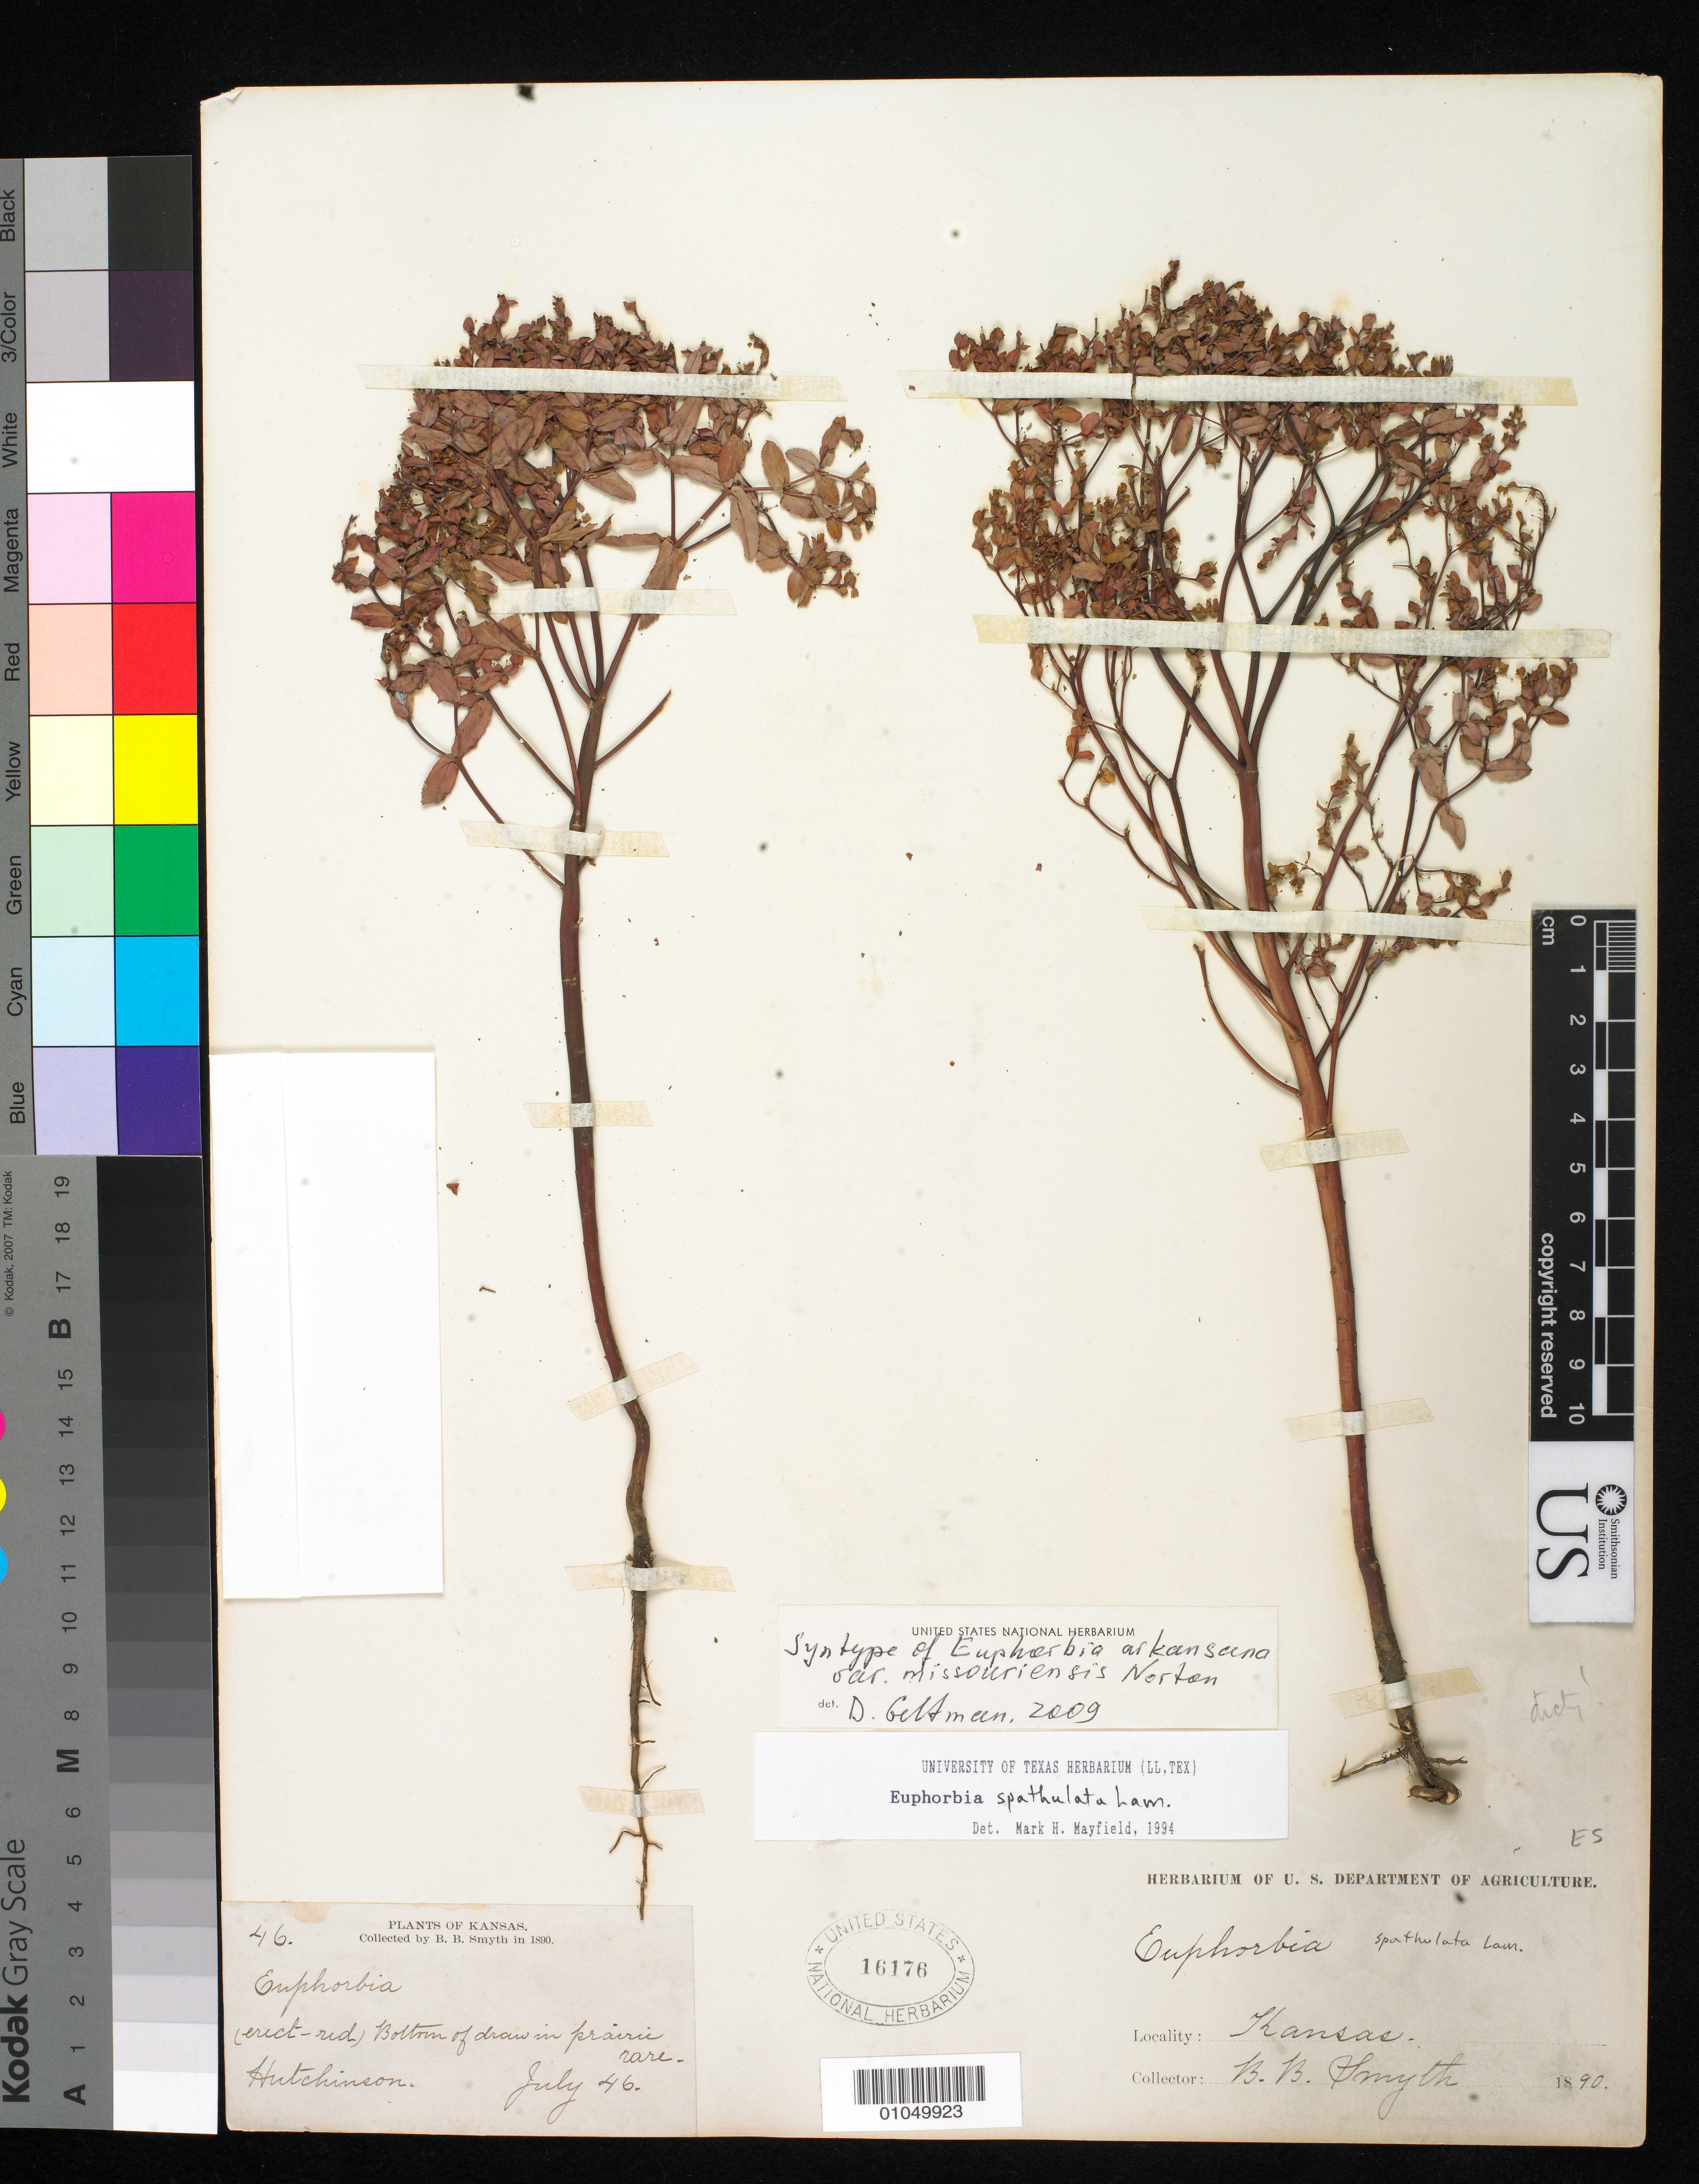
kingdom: Plantae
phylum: Tracheophyta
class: Magnoliopsida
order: Malpighiales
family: Euphorbiaceae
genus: Euphorbia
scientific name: Euphorbia arkansana var. missouriensis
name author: Norton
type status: Syntype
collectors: B. Smyth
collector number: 46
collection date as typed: Jul 1890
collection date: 1890-07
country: United States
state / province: Kansas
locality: Hutchinson.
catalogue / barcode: US 16176